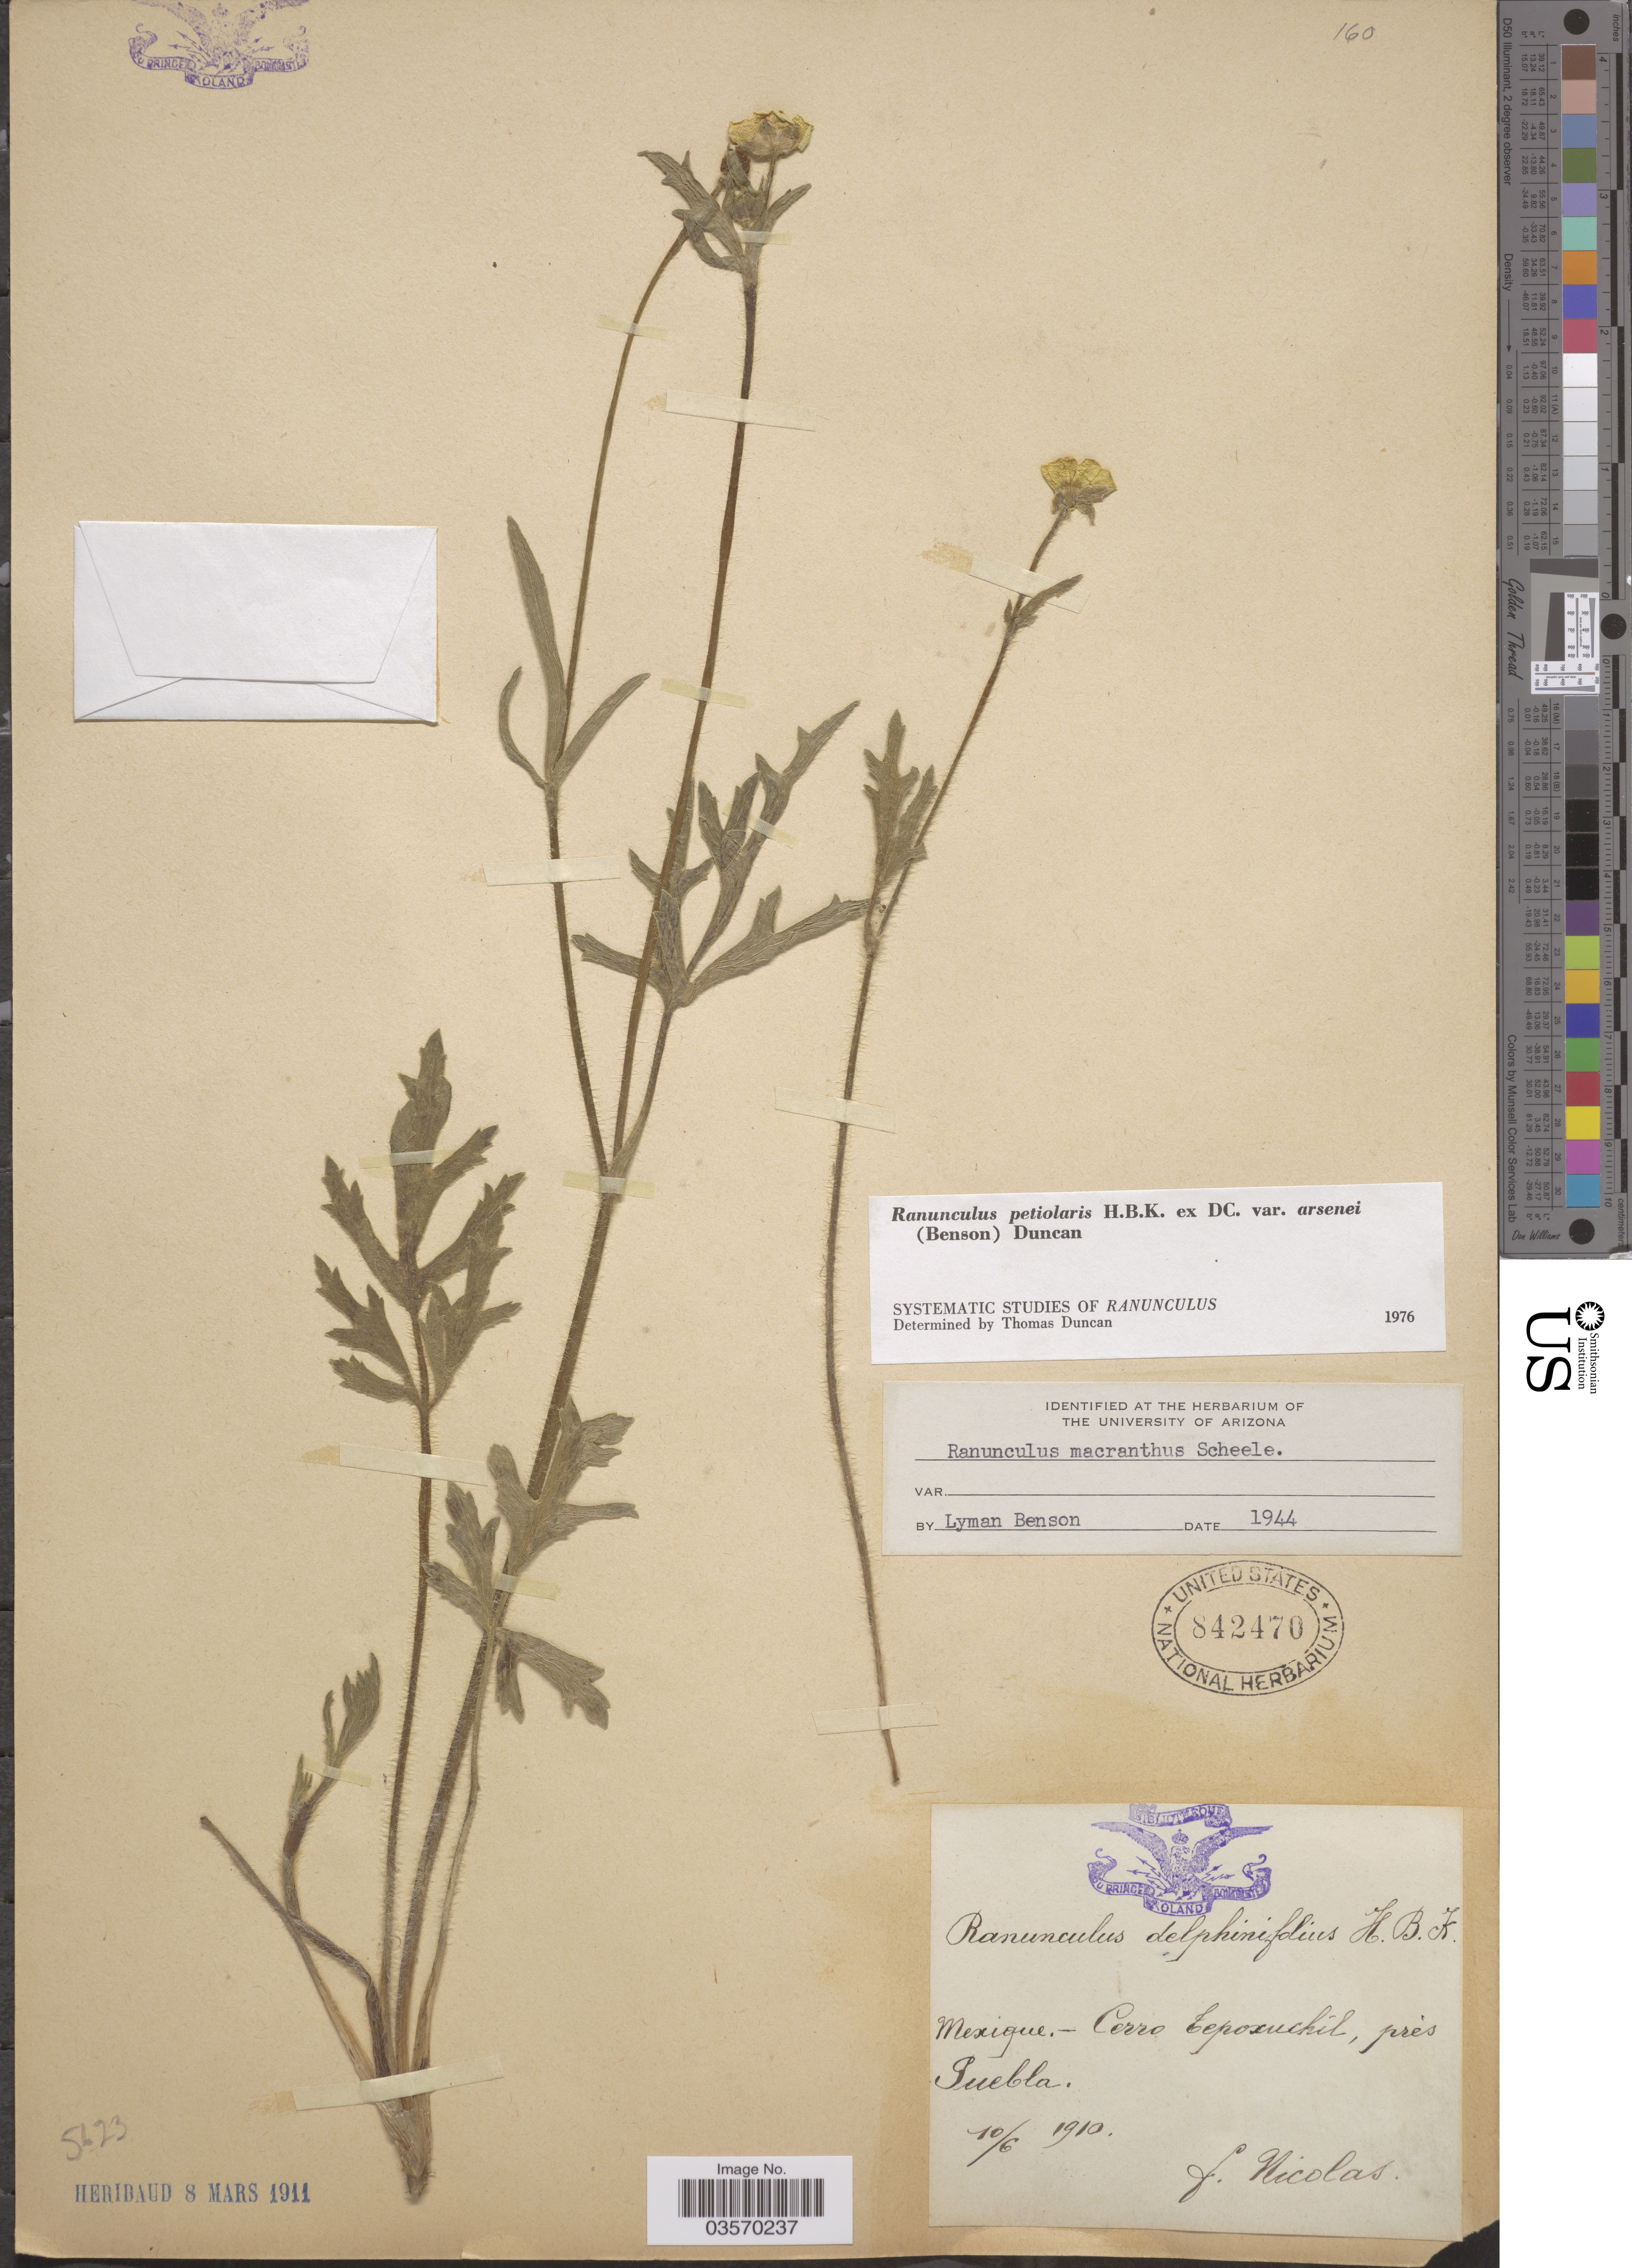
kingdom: Plantae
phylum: Tracheophyta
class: Magnoliopsida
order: Ranunculales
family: Ranunculaceae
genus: Ranunculus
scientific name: Ranunculus petiolaris var. arsenei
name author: (L.D. Benson) Duncan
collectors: F. Nicolas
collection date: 1910-06-10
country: Mexico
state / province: Puebla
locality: Cerro Tepoxuchil, près Puebla.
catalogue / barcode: US 842470